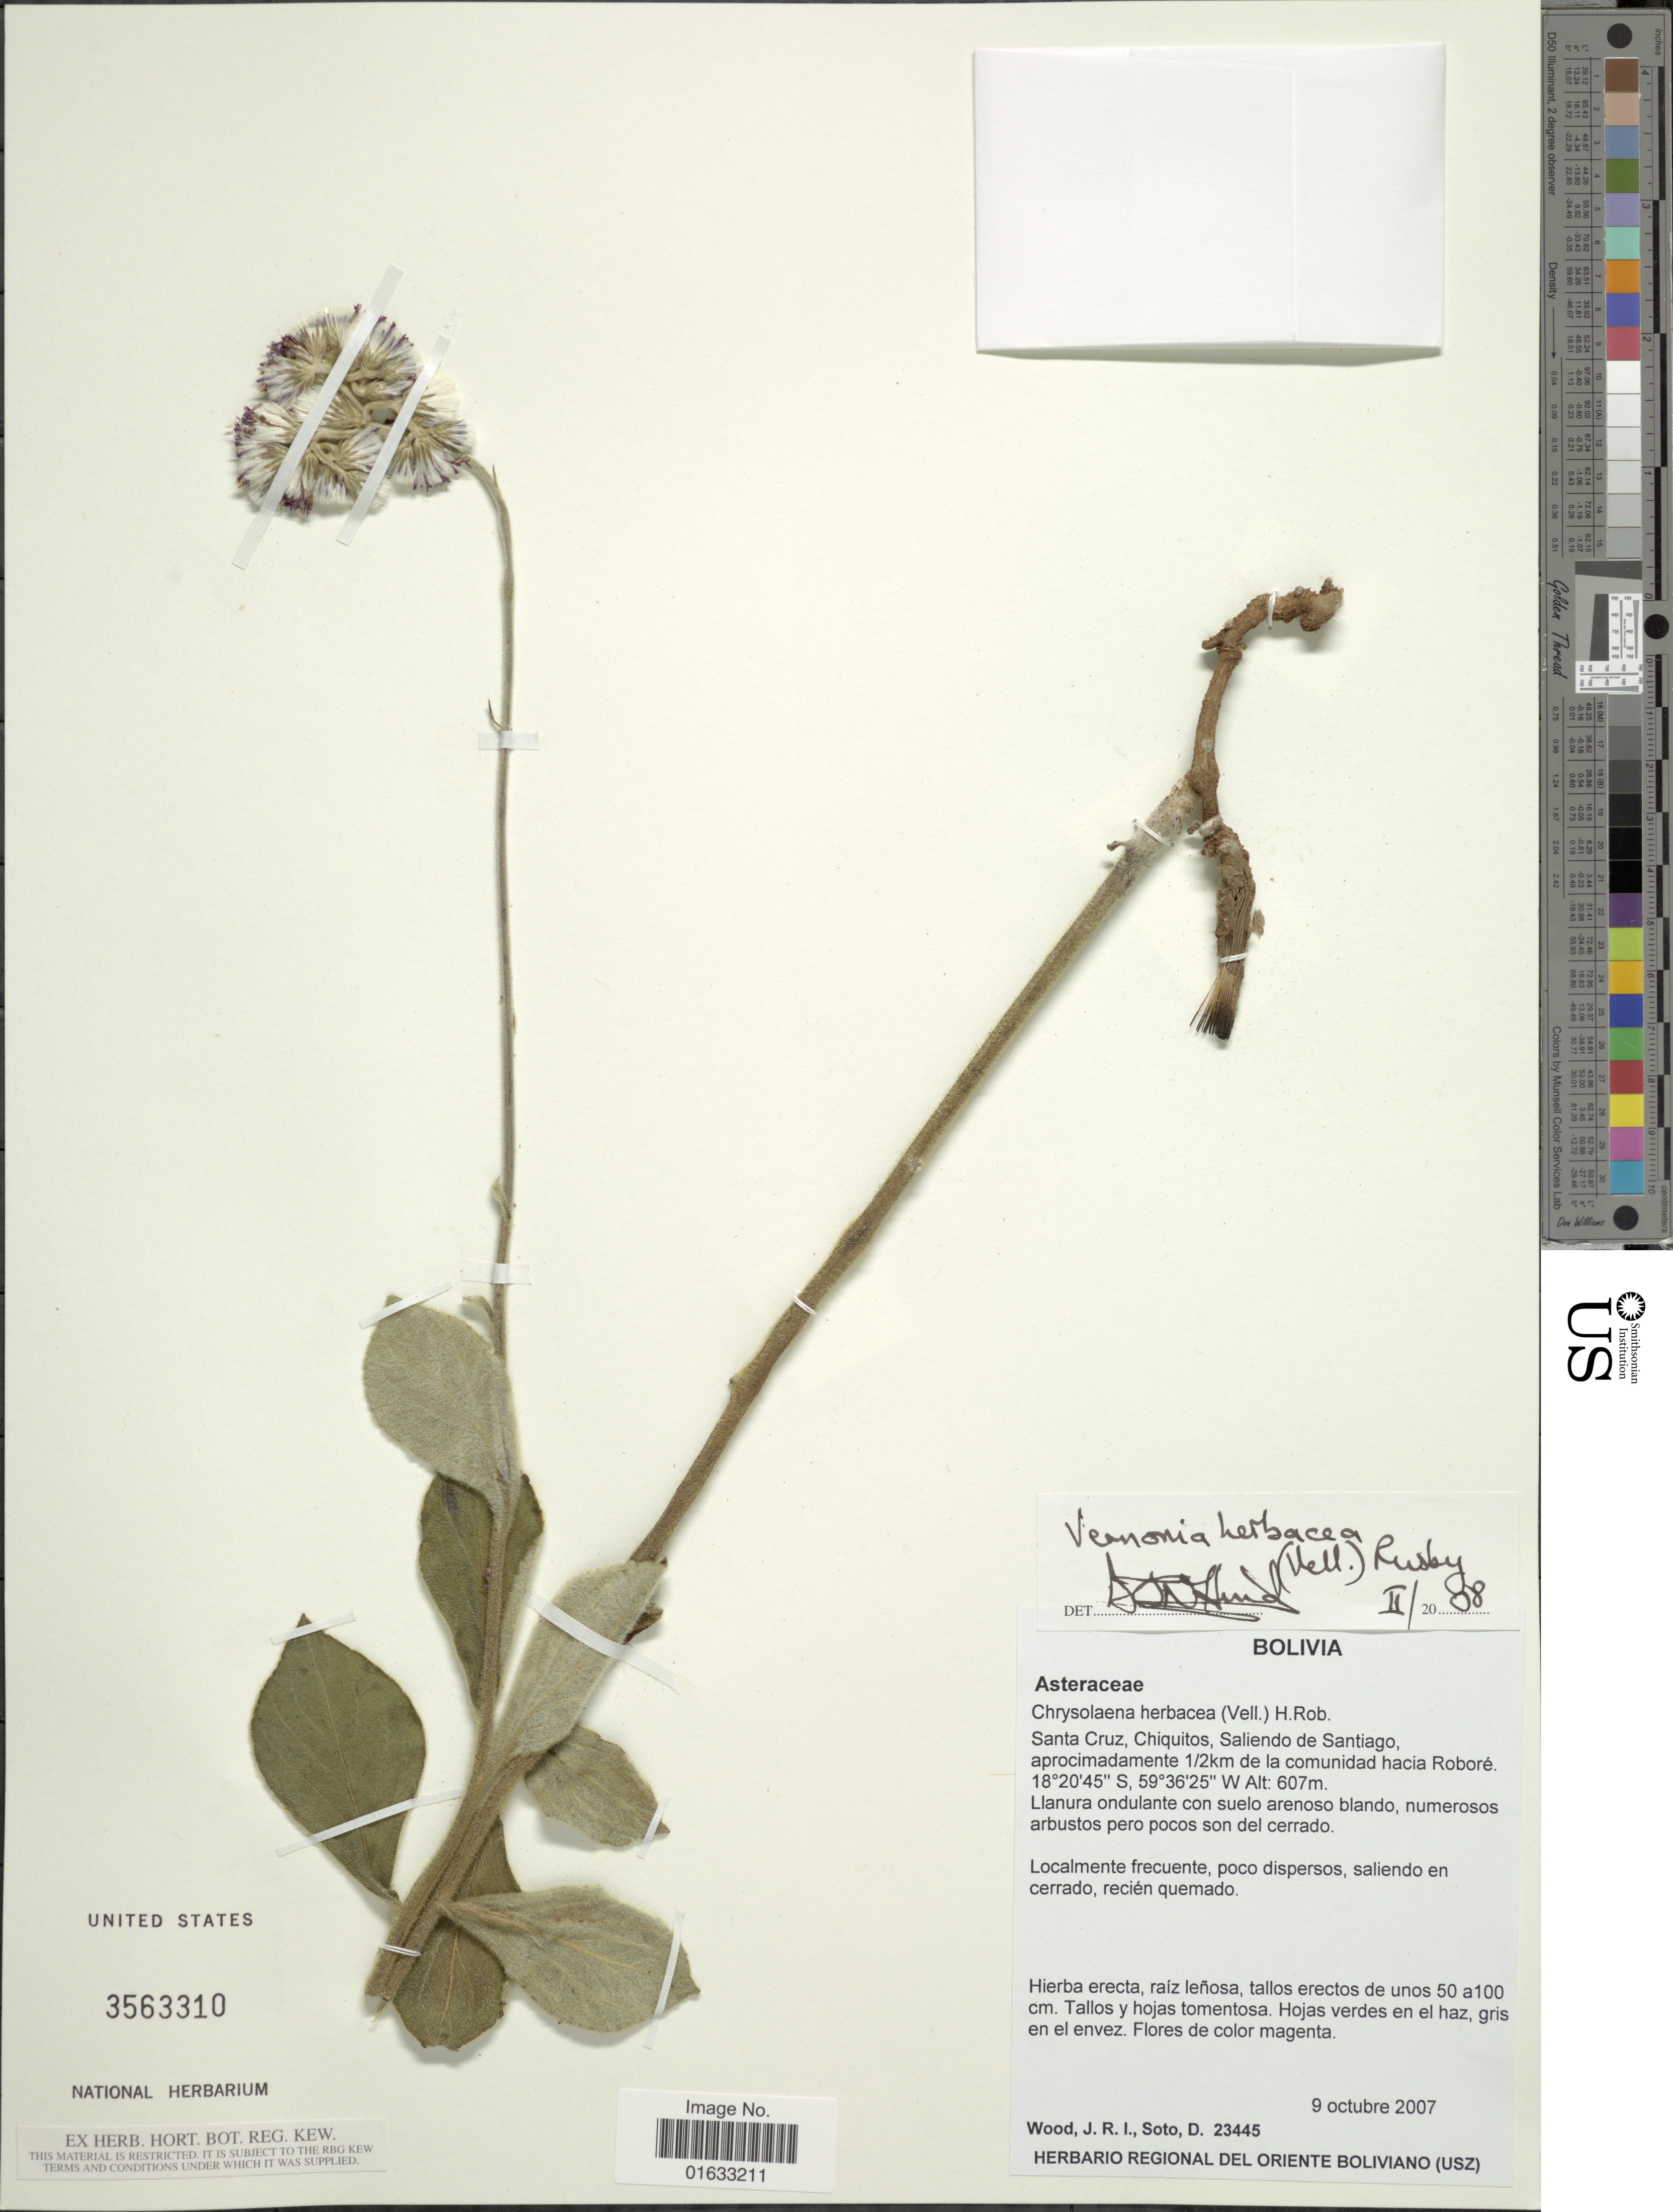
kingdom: Plantae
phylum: Tracheophyta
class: Magnoliopsida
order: Asterales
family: Asteraceae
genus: Chrysolaena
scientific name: Chrysolaena herbacea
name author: (Vell.) H. Rob.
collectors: J. R. I. Wood & D. Soto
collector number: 23445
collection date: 2007-10-09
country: Bolivia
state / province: Santa Cruz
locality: Santa Cruz, Chiquitos, Saliendo de Santiago, aprocimadamente 1/2 km de la comunidad hacia Robore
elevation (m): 607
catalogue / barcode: US 3563310